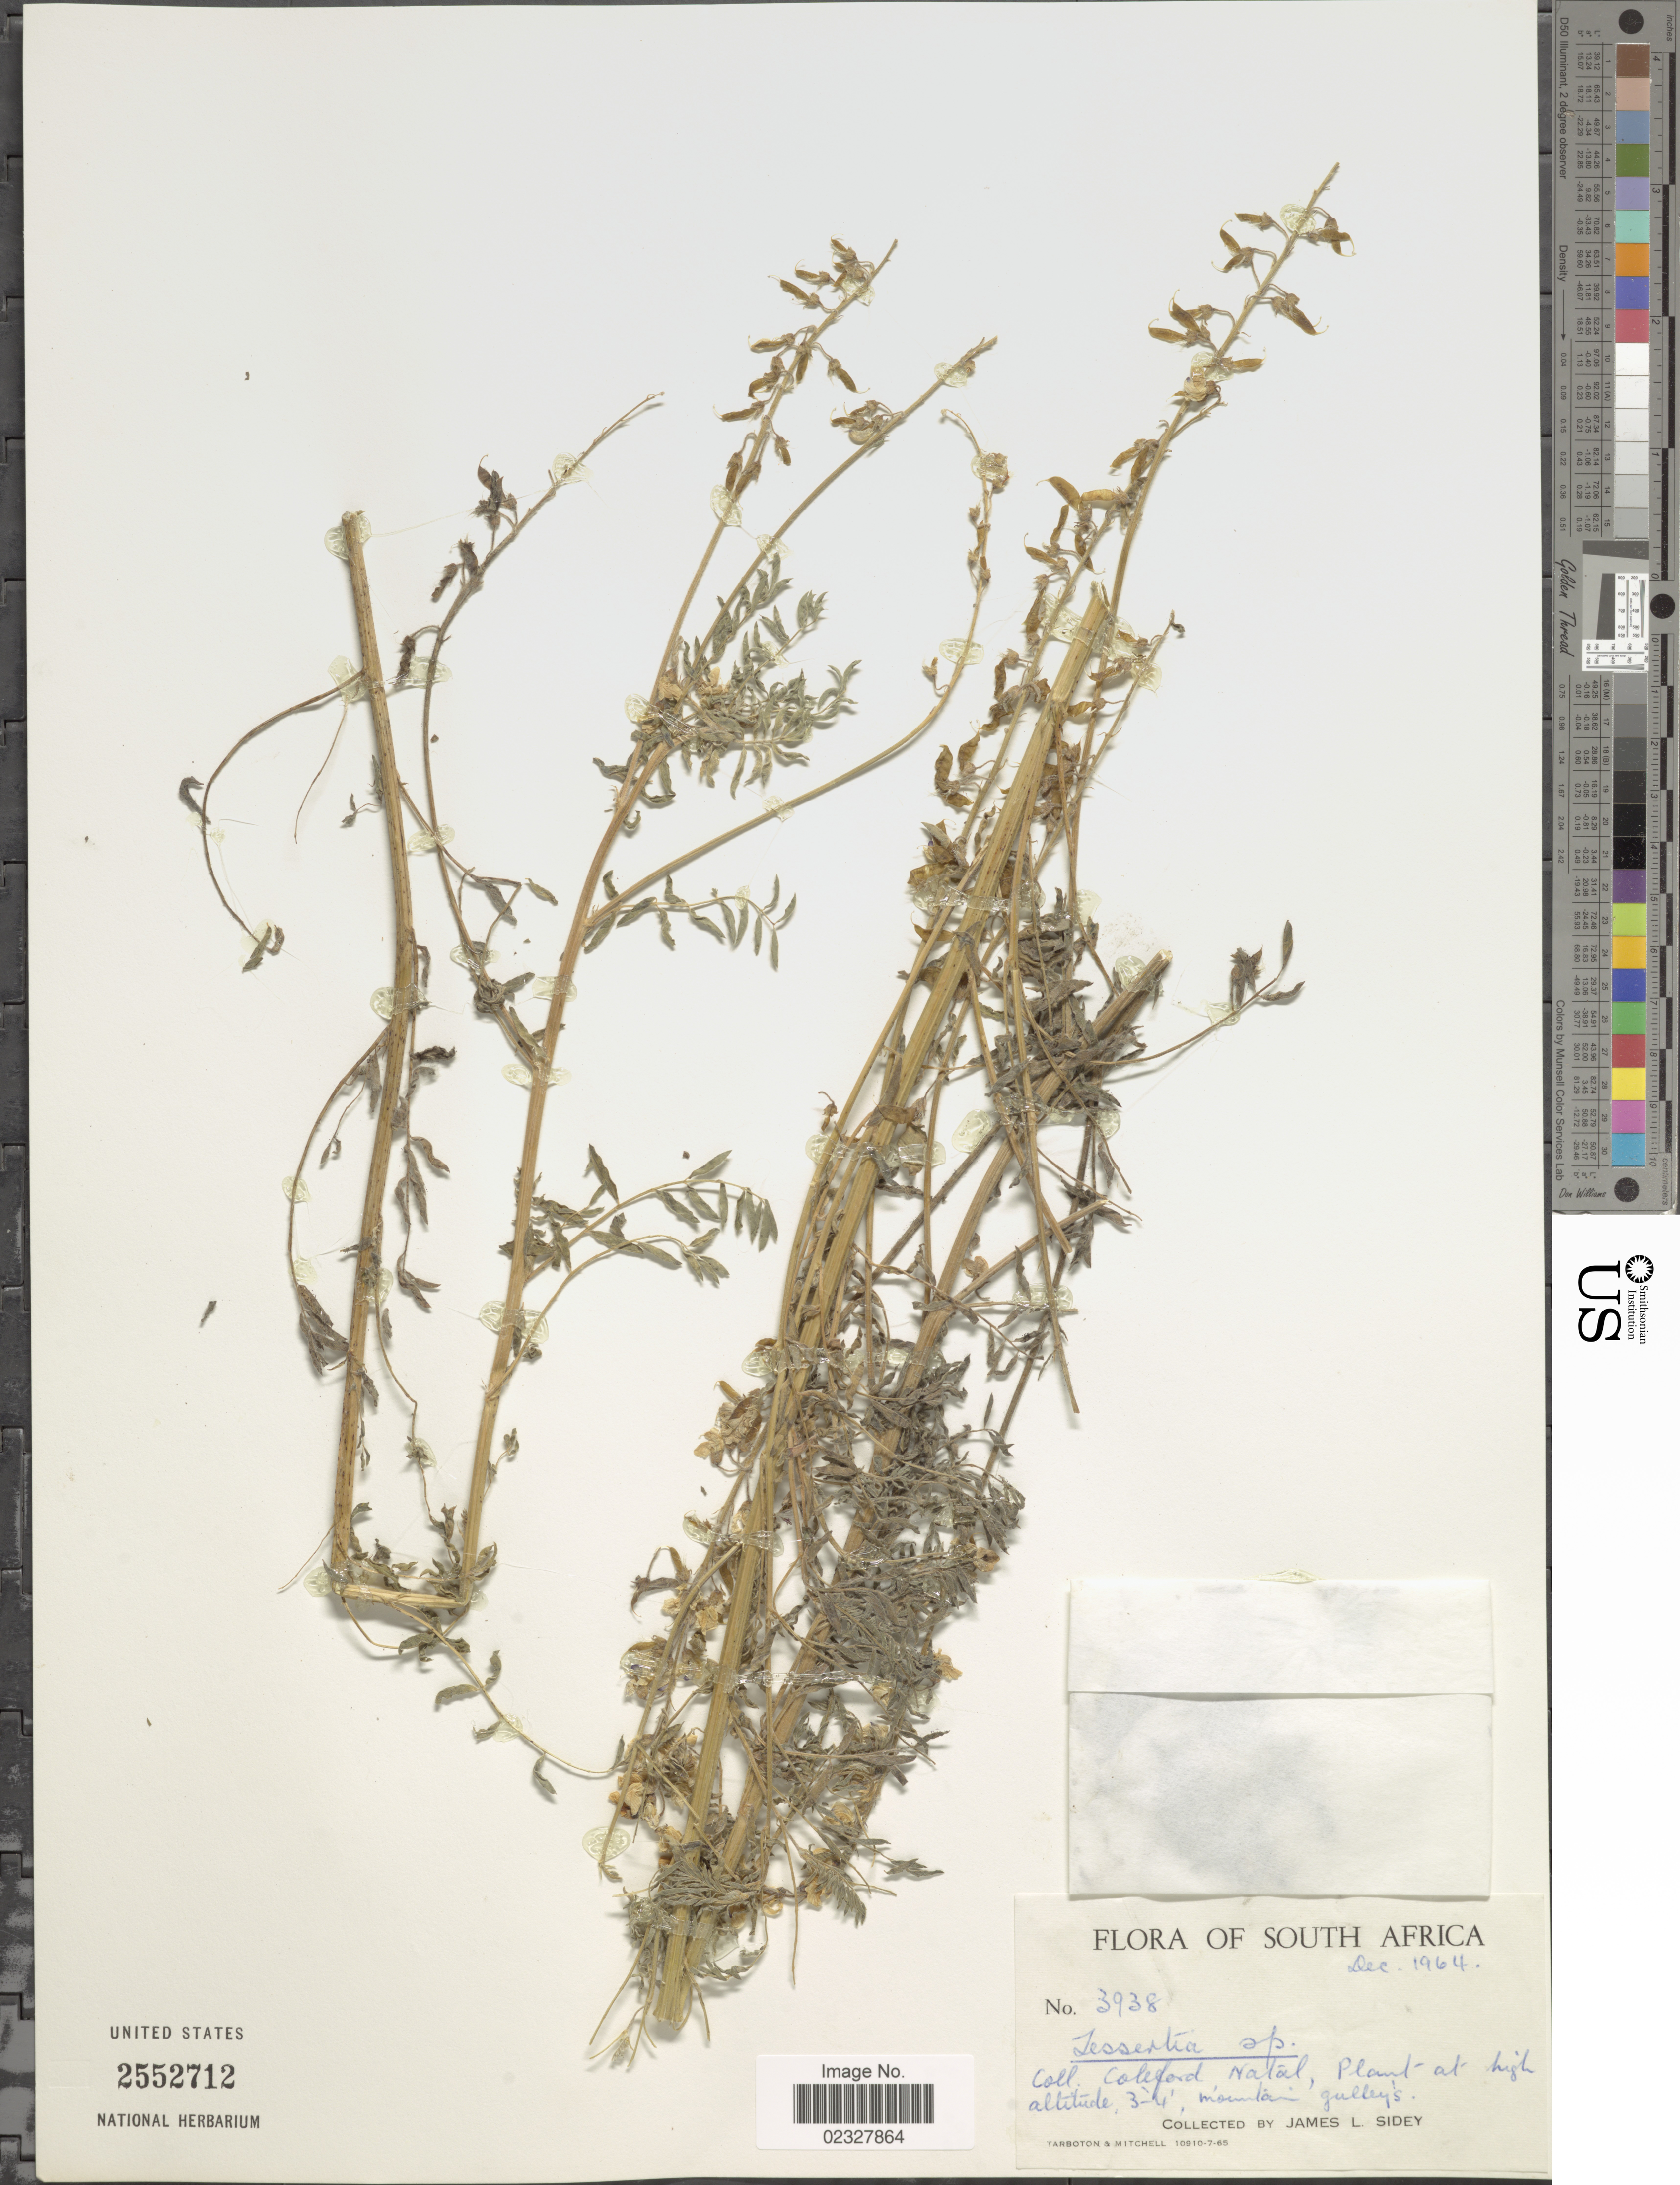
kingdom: Plantae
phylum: Tracheophyta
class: Magnoliopsida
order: Fabales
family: Fabaceae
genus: Lessertia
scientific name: Lessertia sp.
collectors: J. L. Sidey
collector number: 3938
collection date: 1964-12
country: South Africa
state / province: KwaZulu-Natal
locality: Collford, Natal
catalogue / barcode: US 2552712